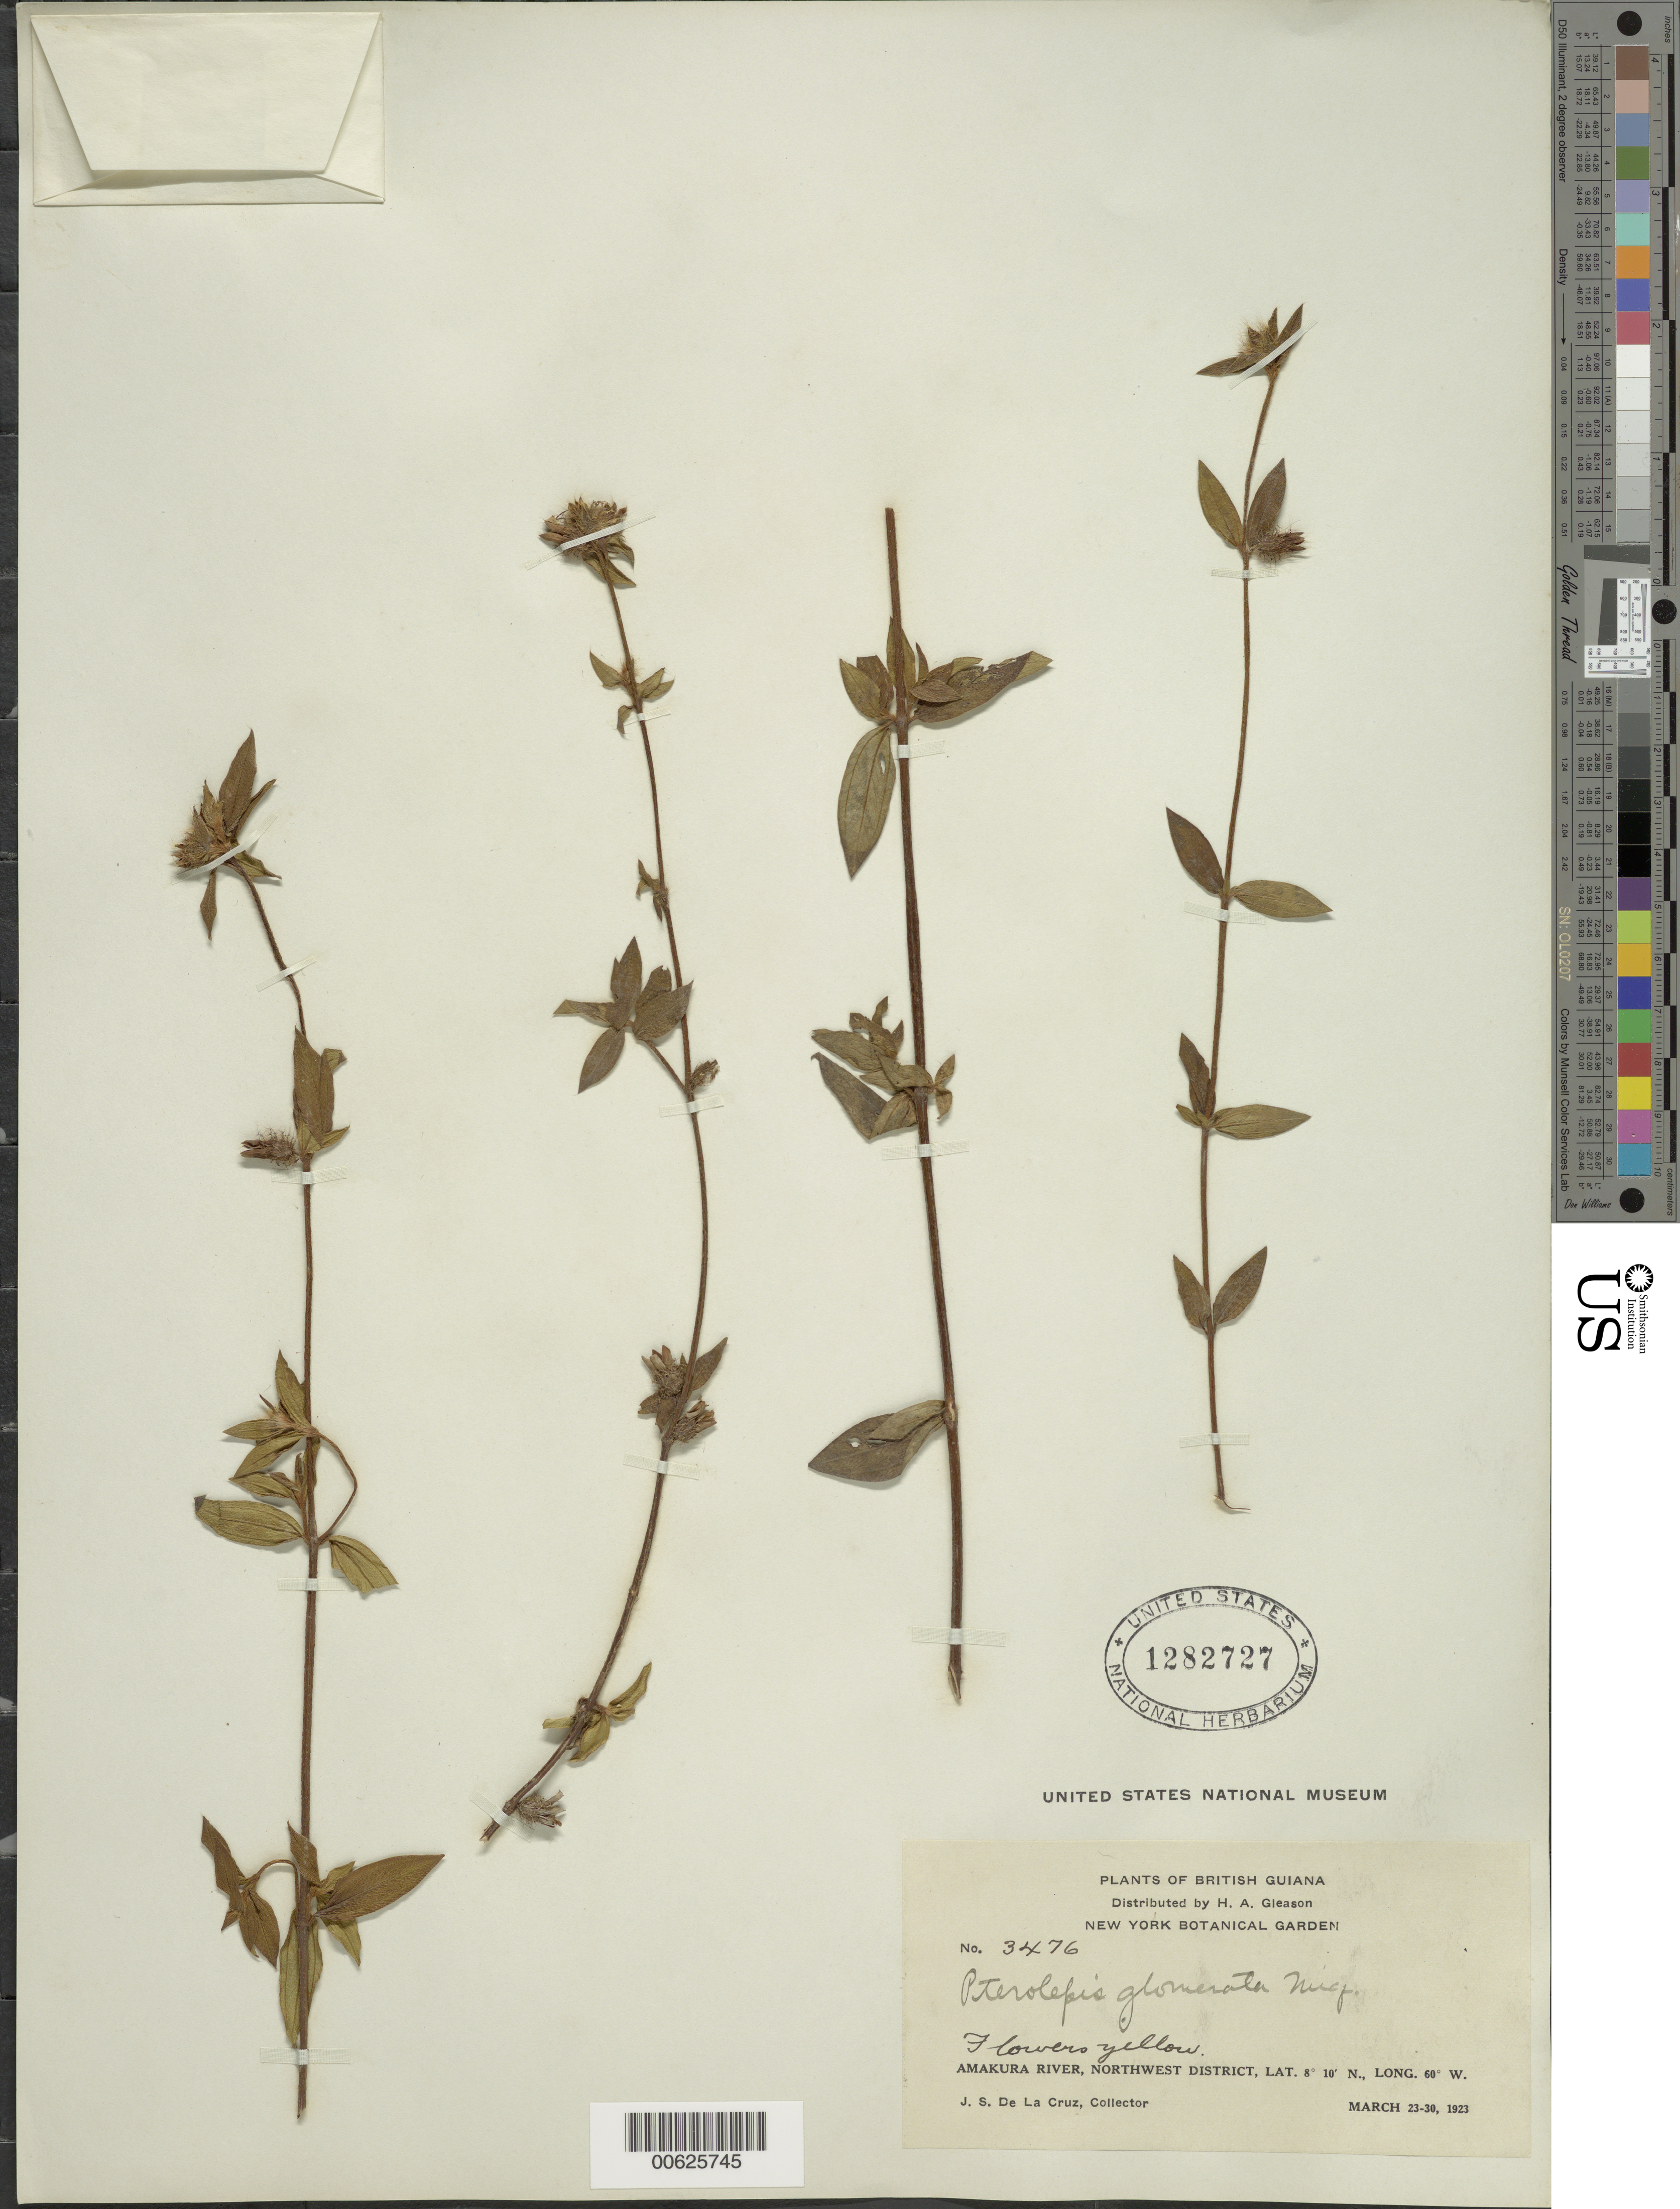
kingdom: Plantae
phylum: Tracheophyta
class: Magnoliopsida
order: Myrtales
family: Melastomataceae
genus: Pterolepis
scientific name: Pterolepis glomerata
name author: (Rottb.) Miq.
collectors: J. S. de la Cruz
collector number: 3476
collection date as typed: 23-Mar-23 to 30-Mar-23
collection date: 1923-03-23/1923-03-30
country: Guyana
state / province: Barima-Waini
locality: Amakura R., NW District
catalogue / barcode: US 1282727